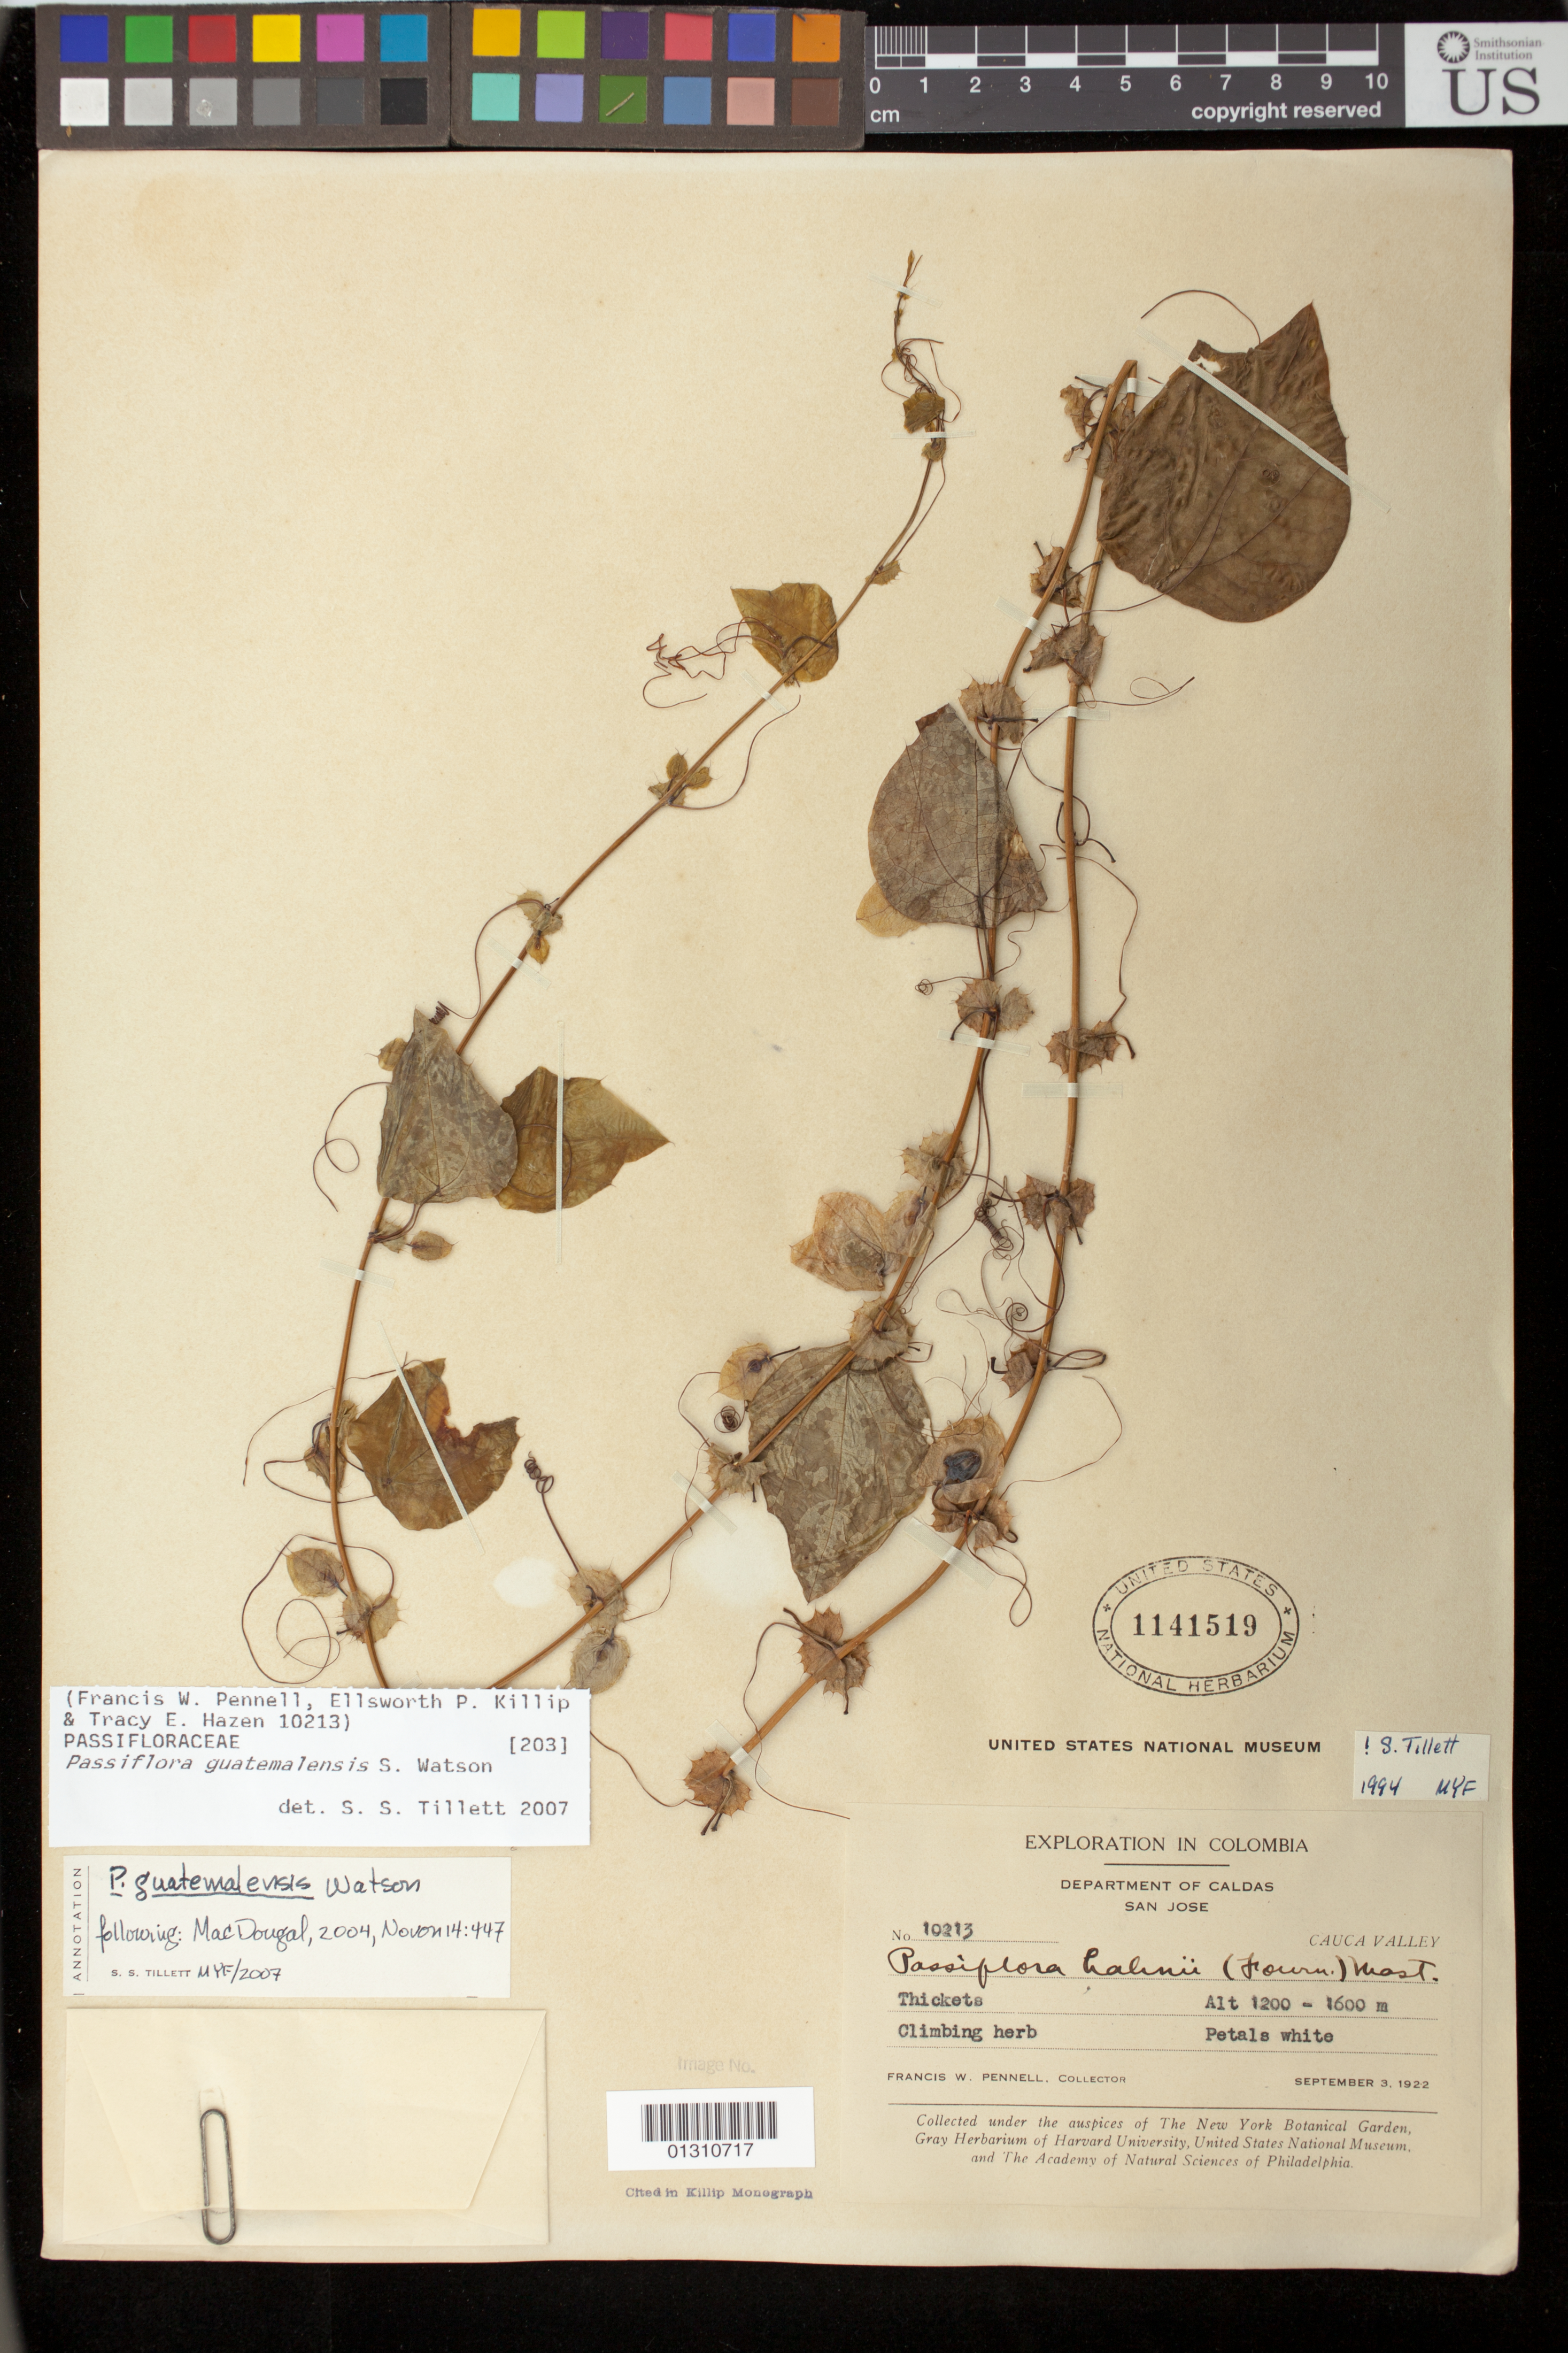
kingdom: Plantae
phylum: Tracheophyta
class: Magnoliopsida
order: Malpighiales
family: Passifloraceae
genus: Passiflora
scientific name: Passiflora guatemalensis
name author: S. Watson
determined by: Tillett, S. S.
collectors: F. W. Pennell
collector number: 10213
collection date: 1922-09-03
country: Colombia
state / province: Caldas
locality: San Jose, Cauca Valley.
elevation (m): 1200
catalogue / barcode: US 1141519